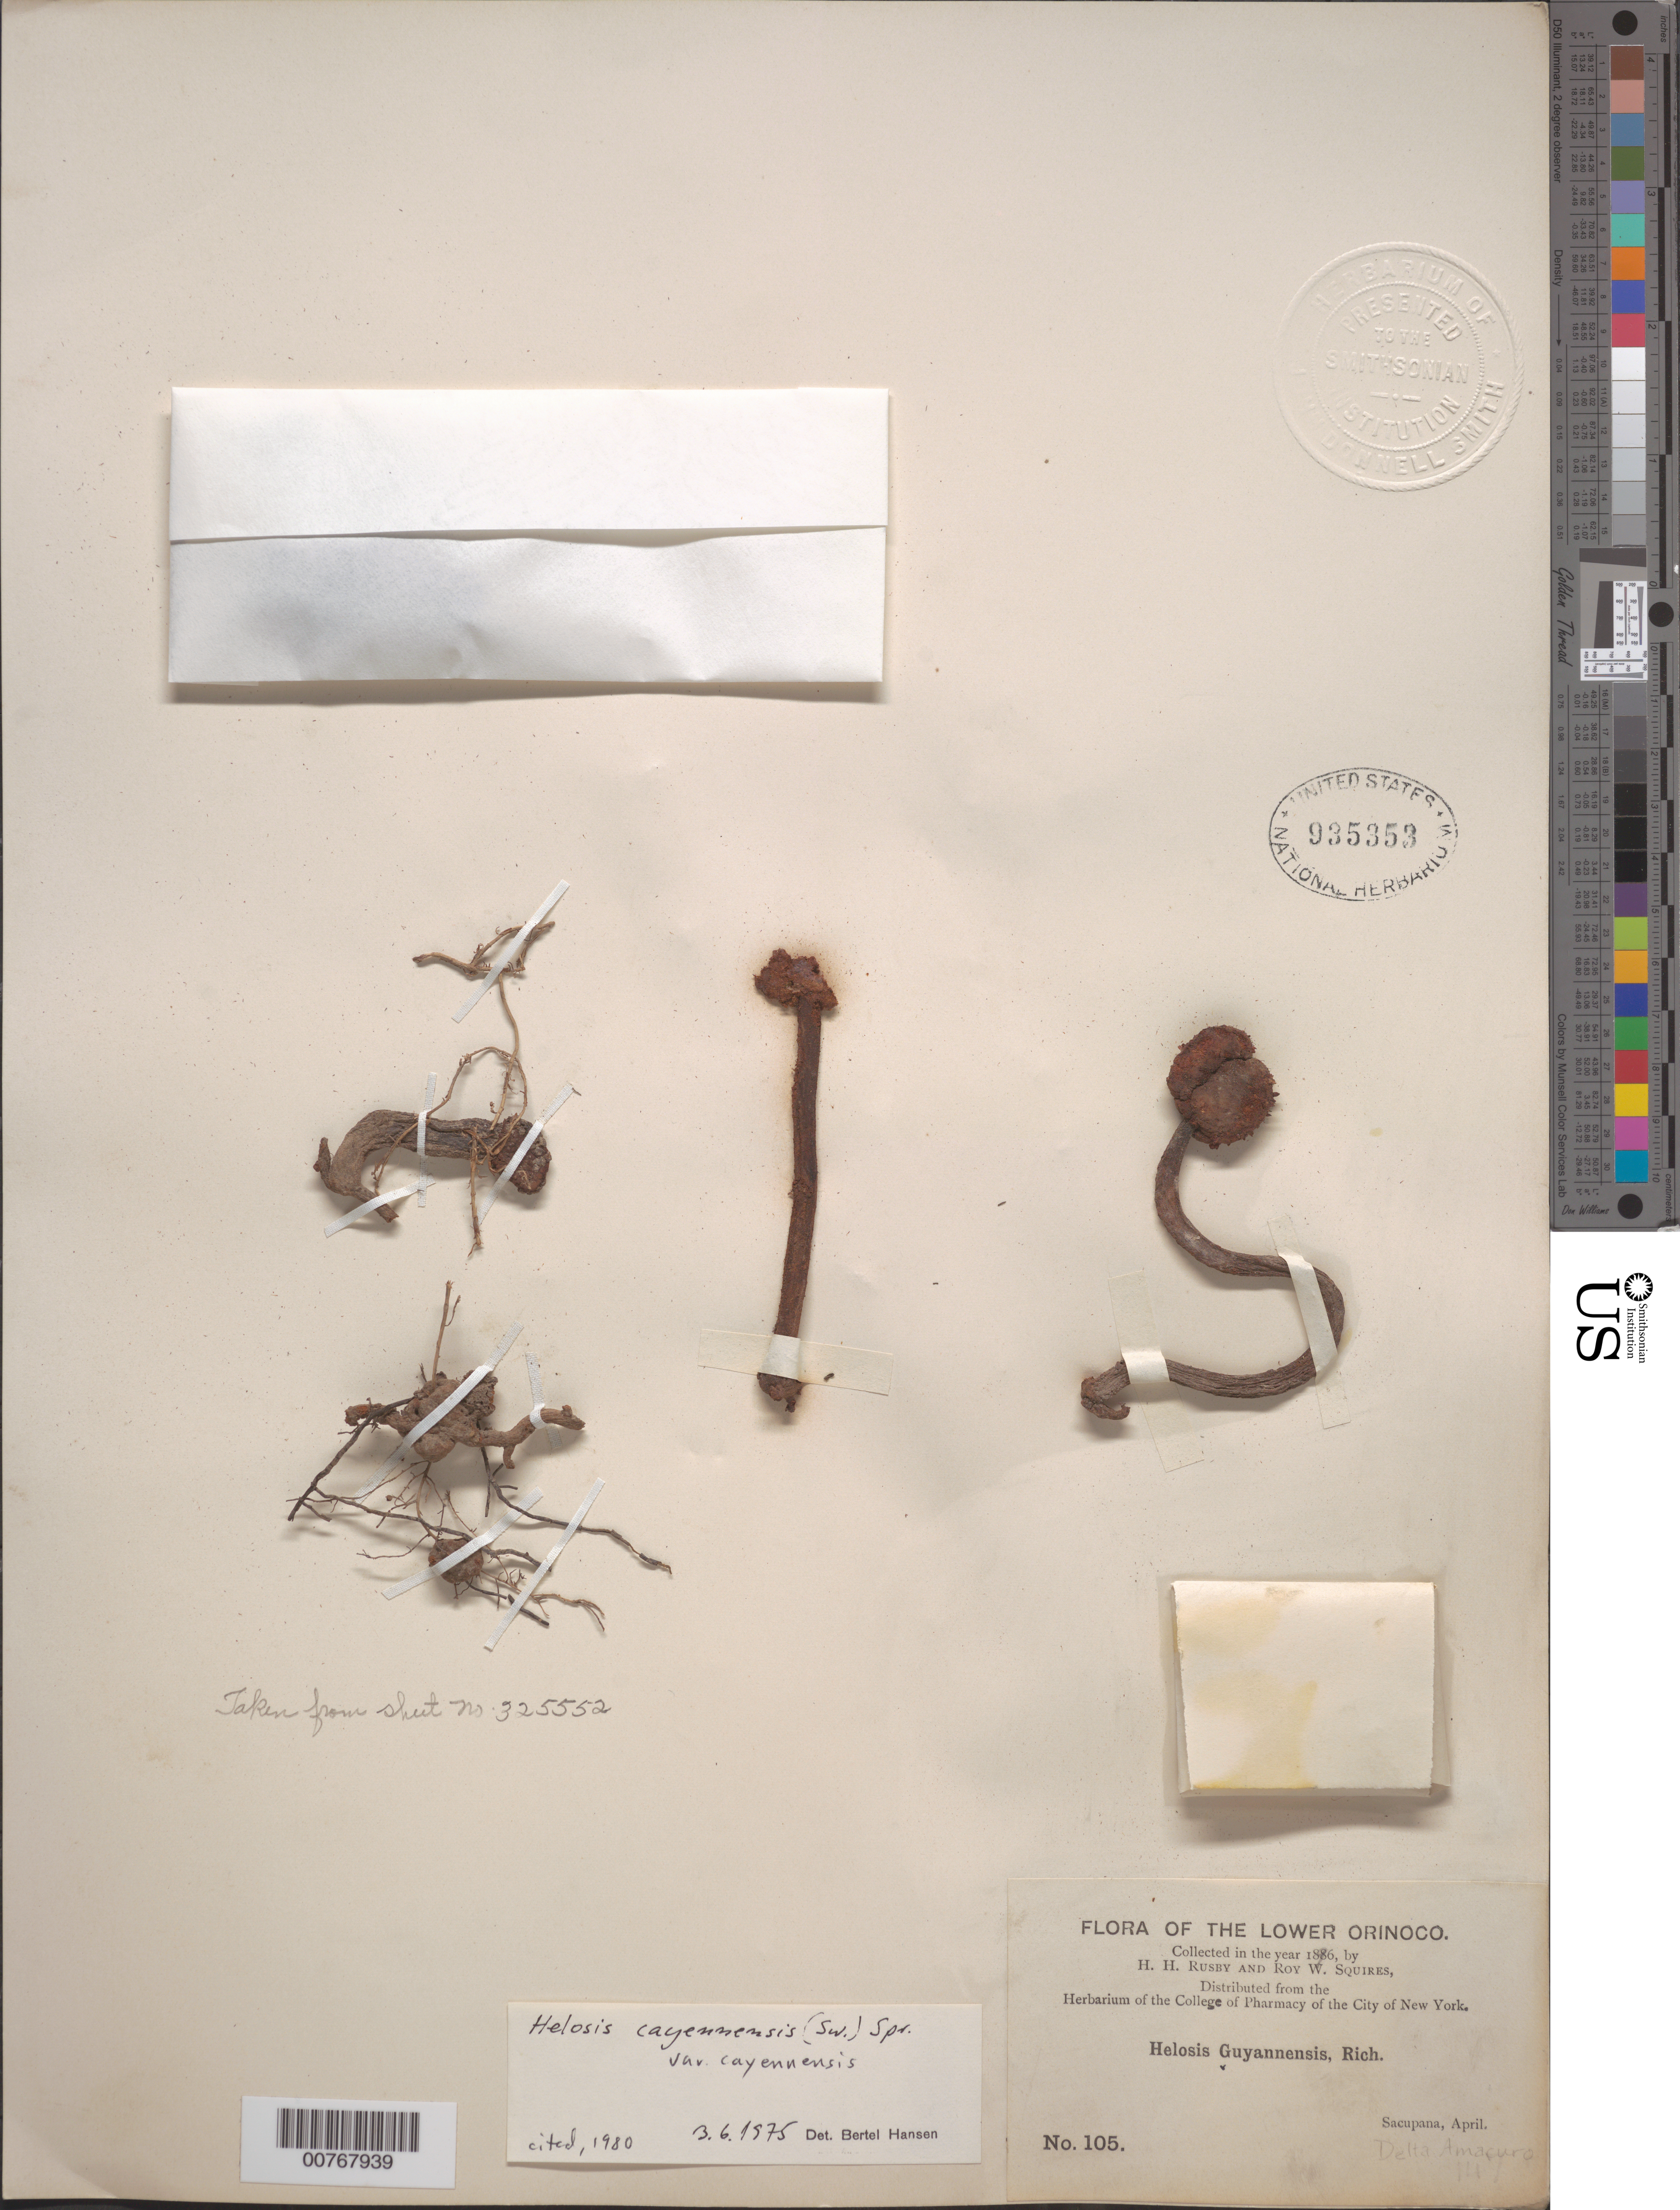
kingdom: Plantae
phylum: Tracheophyta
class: Magnoliopsida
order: Santalales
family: Balanophoraceae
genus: Helosis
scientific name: Helosis cayennensis var. cayennensis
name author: (Sw.) Spreng.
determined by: Hansen, B.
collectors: H. H. Rusby & R. Squires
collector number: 105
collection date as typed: April 1896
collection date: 1896-04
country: Venezuela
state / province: Delta Amacuro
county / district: Antonio Díaz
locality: Lower Orinoco, Sacupana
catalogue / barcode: US 935353